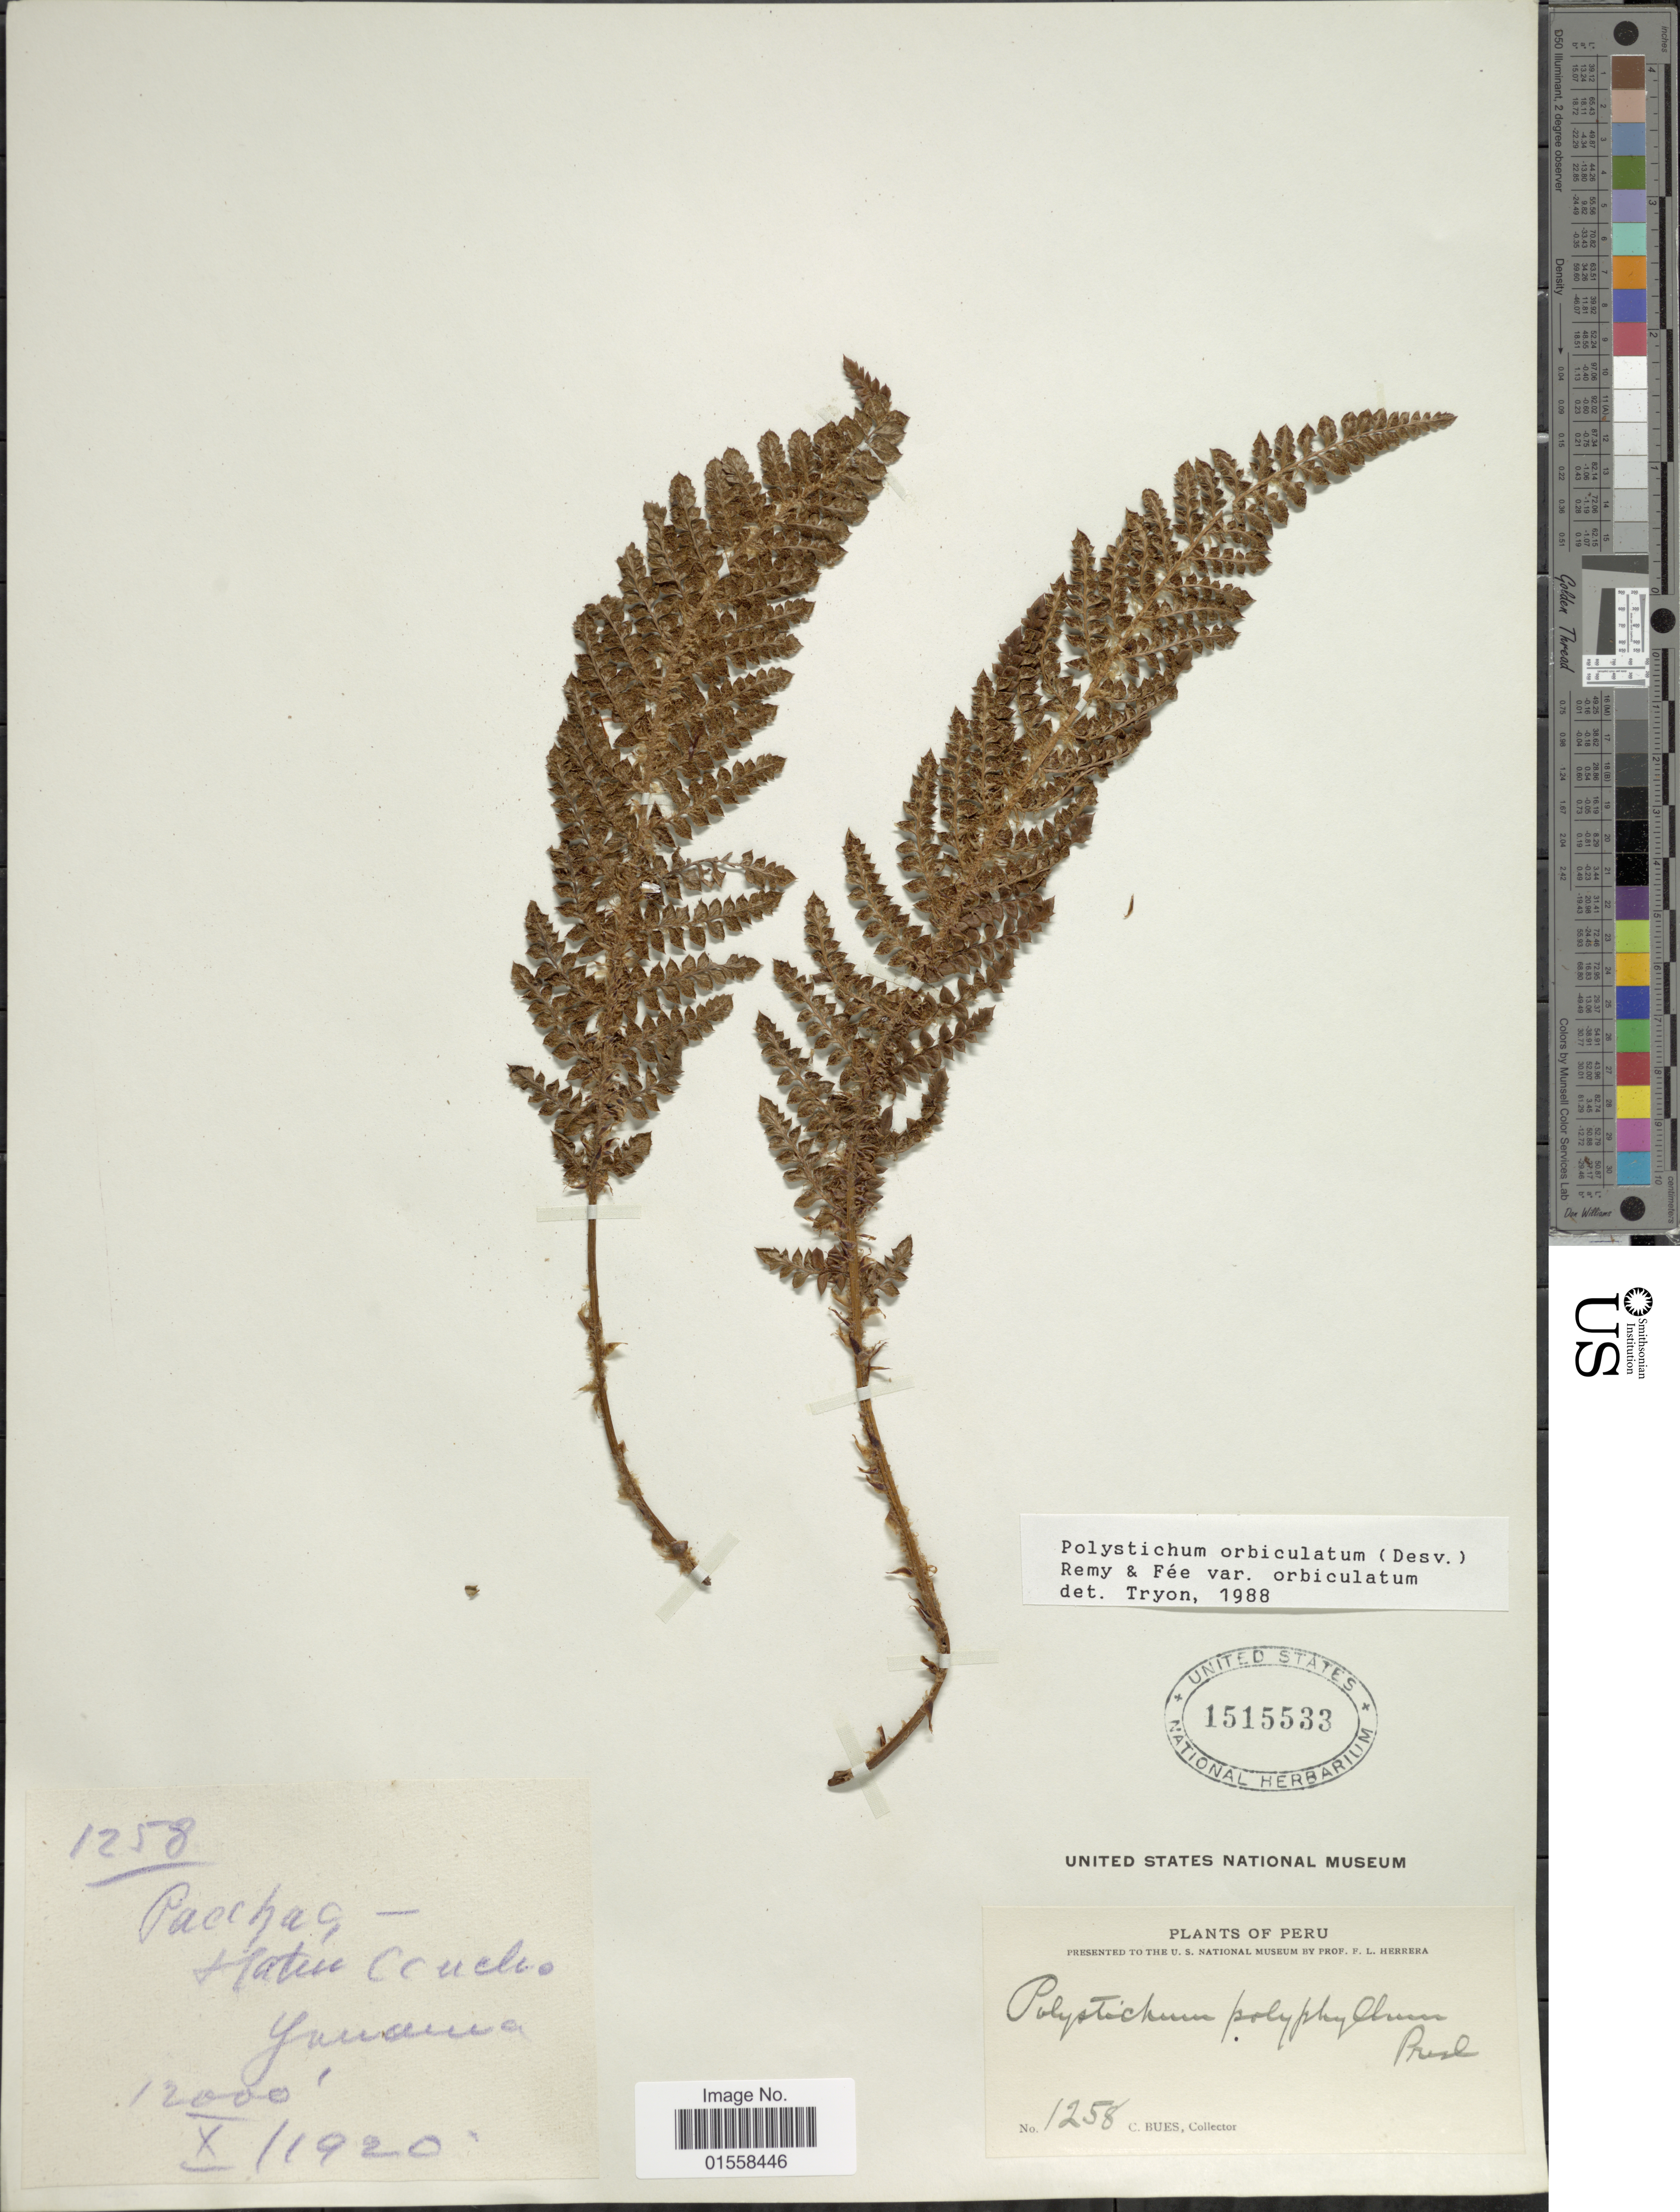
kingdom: Plantae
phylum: Tracheophyta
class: Polypodiopsida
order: Polypodiales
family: Dryopteridaceae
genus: Polystichum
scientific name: Polystichum orbiculatum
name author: (Desv.) J. Rémy & Fée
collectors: C. Bues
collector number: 1258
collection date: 1920-10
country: Peru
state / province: Cusco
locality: Pacchac- Hatun Ccucho, Yanama.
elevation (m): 3658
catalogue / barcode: US 1515533